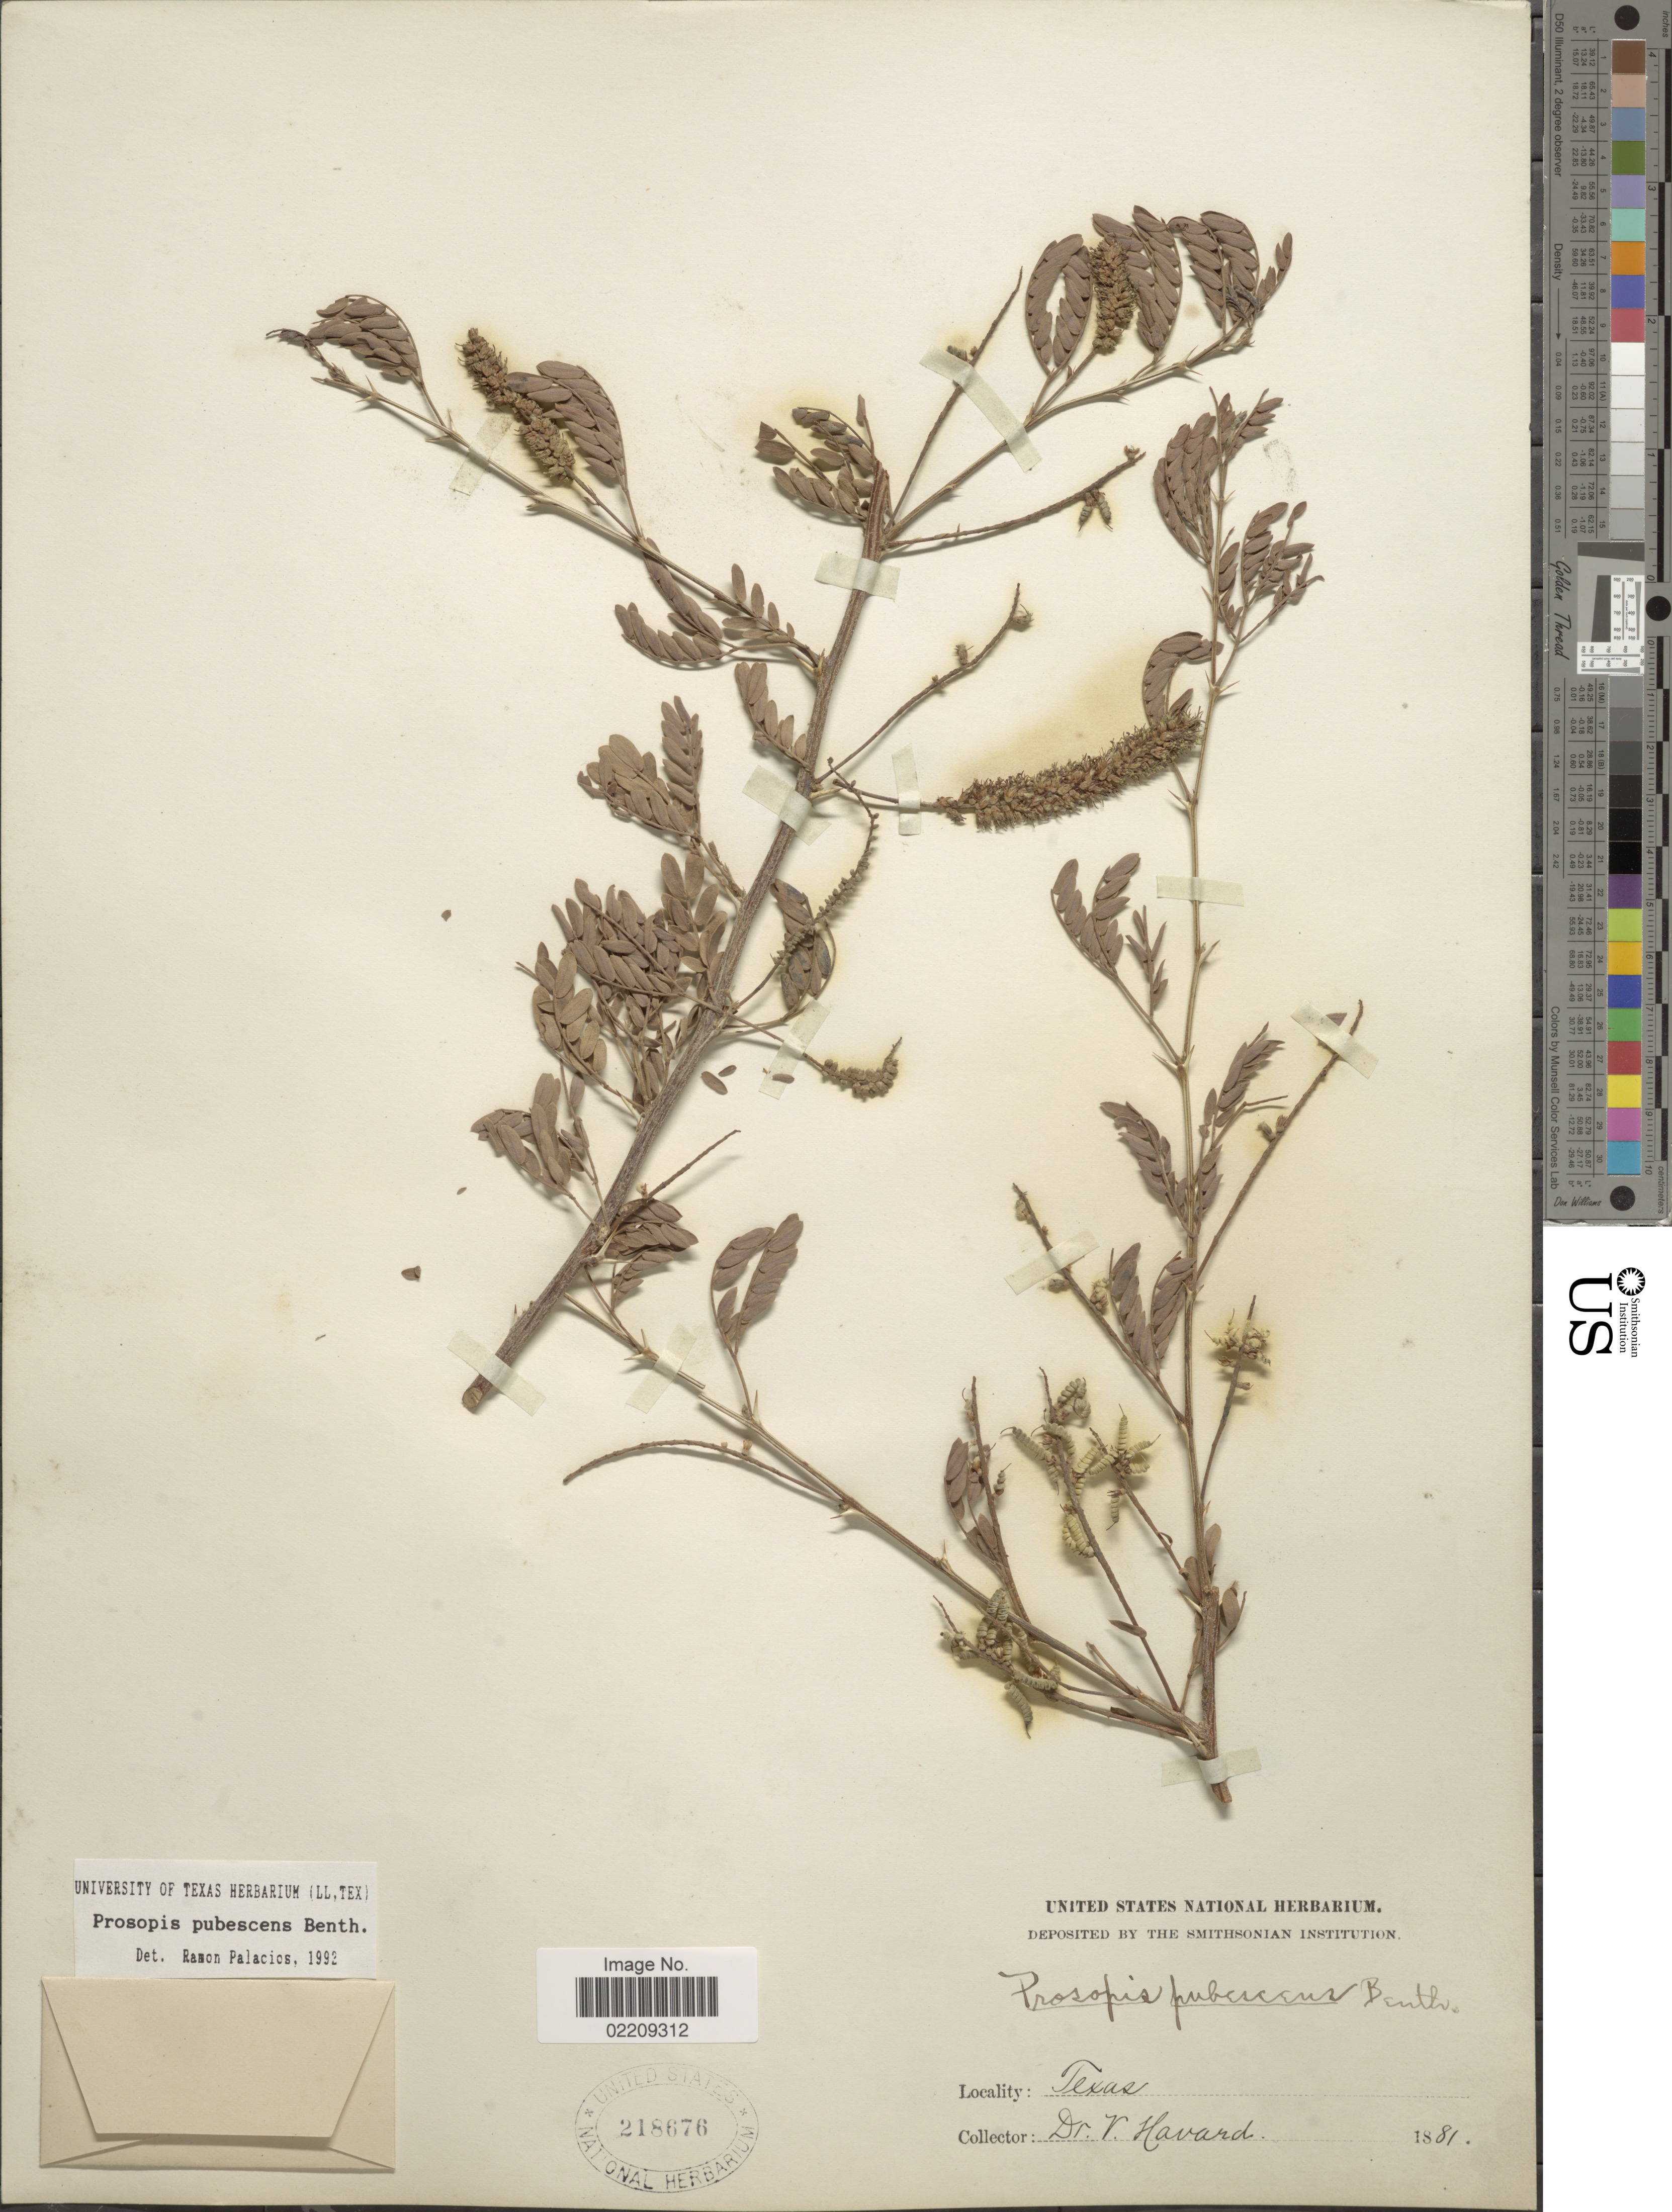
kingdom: Plantae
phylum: Tracheophyta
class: Magnoliopsida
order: Fabales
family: Fabaceae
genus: Strombocarpa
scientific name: Strombocarpa pubescens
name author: (Benth.) A. Gray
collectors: V. Havard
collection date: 1881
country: United States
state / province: Texas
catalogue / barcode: US 218676